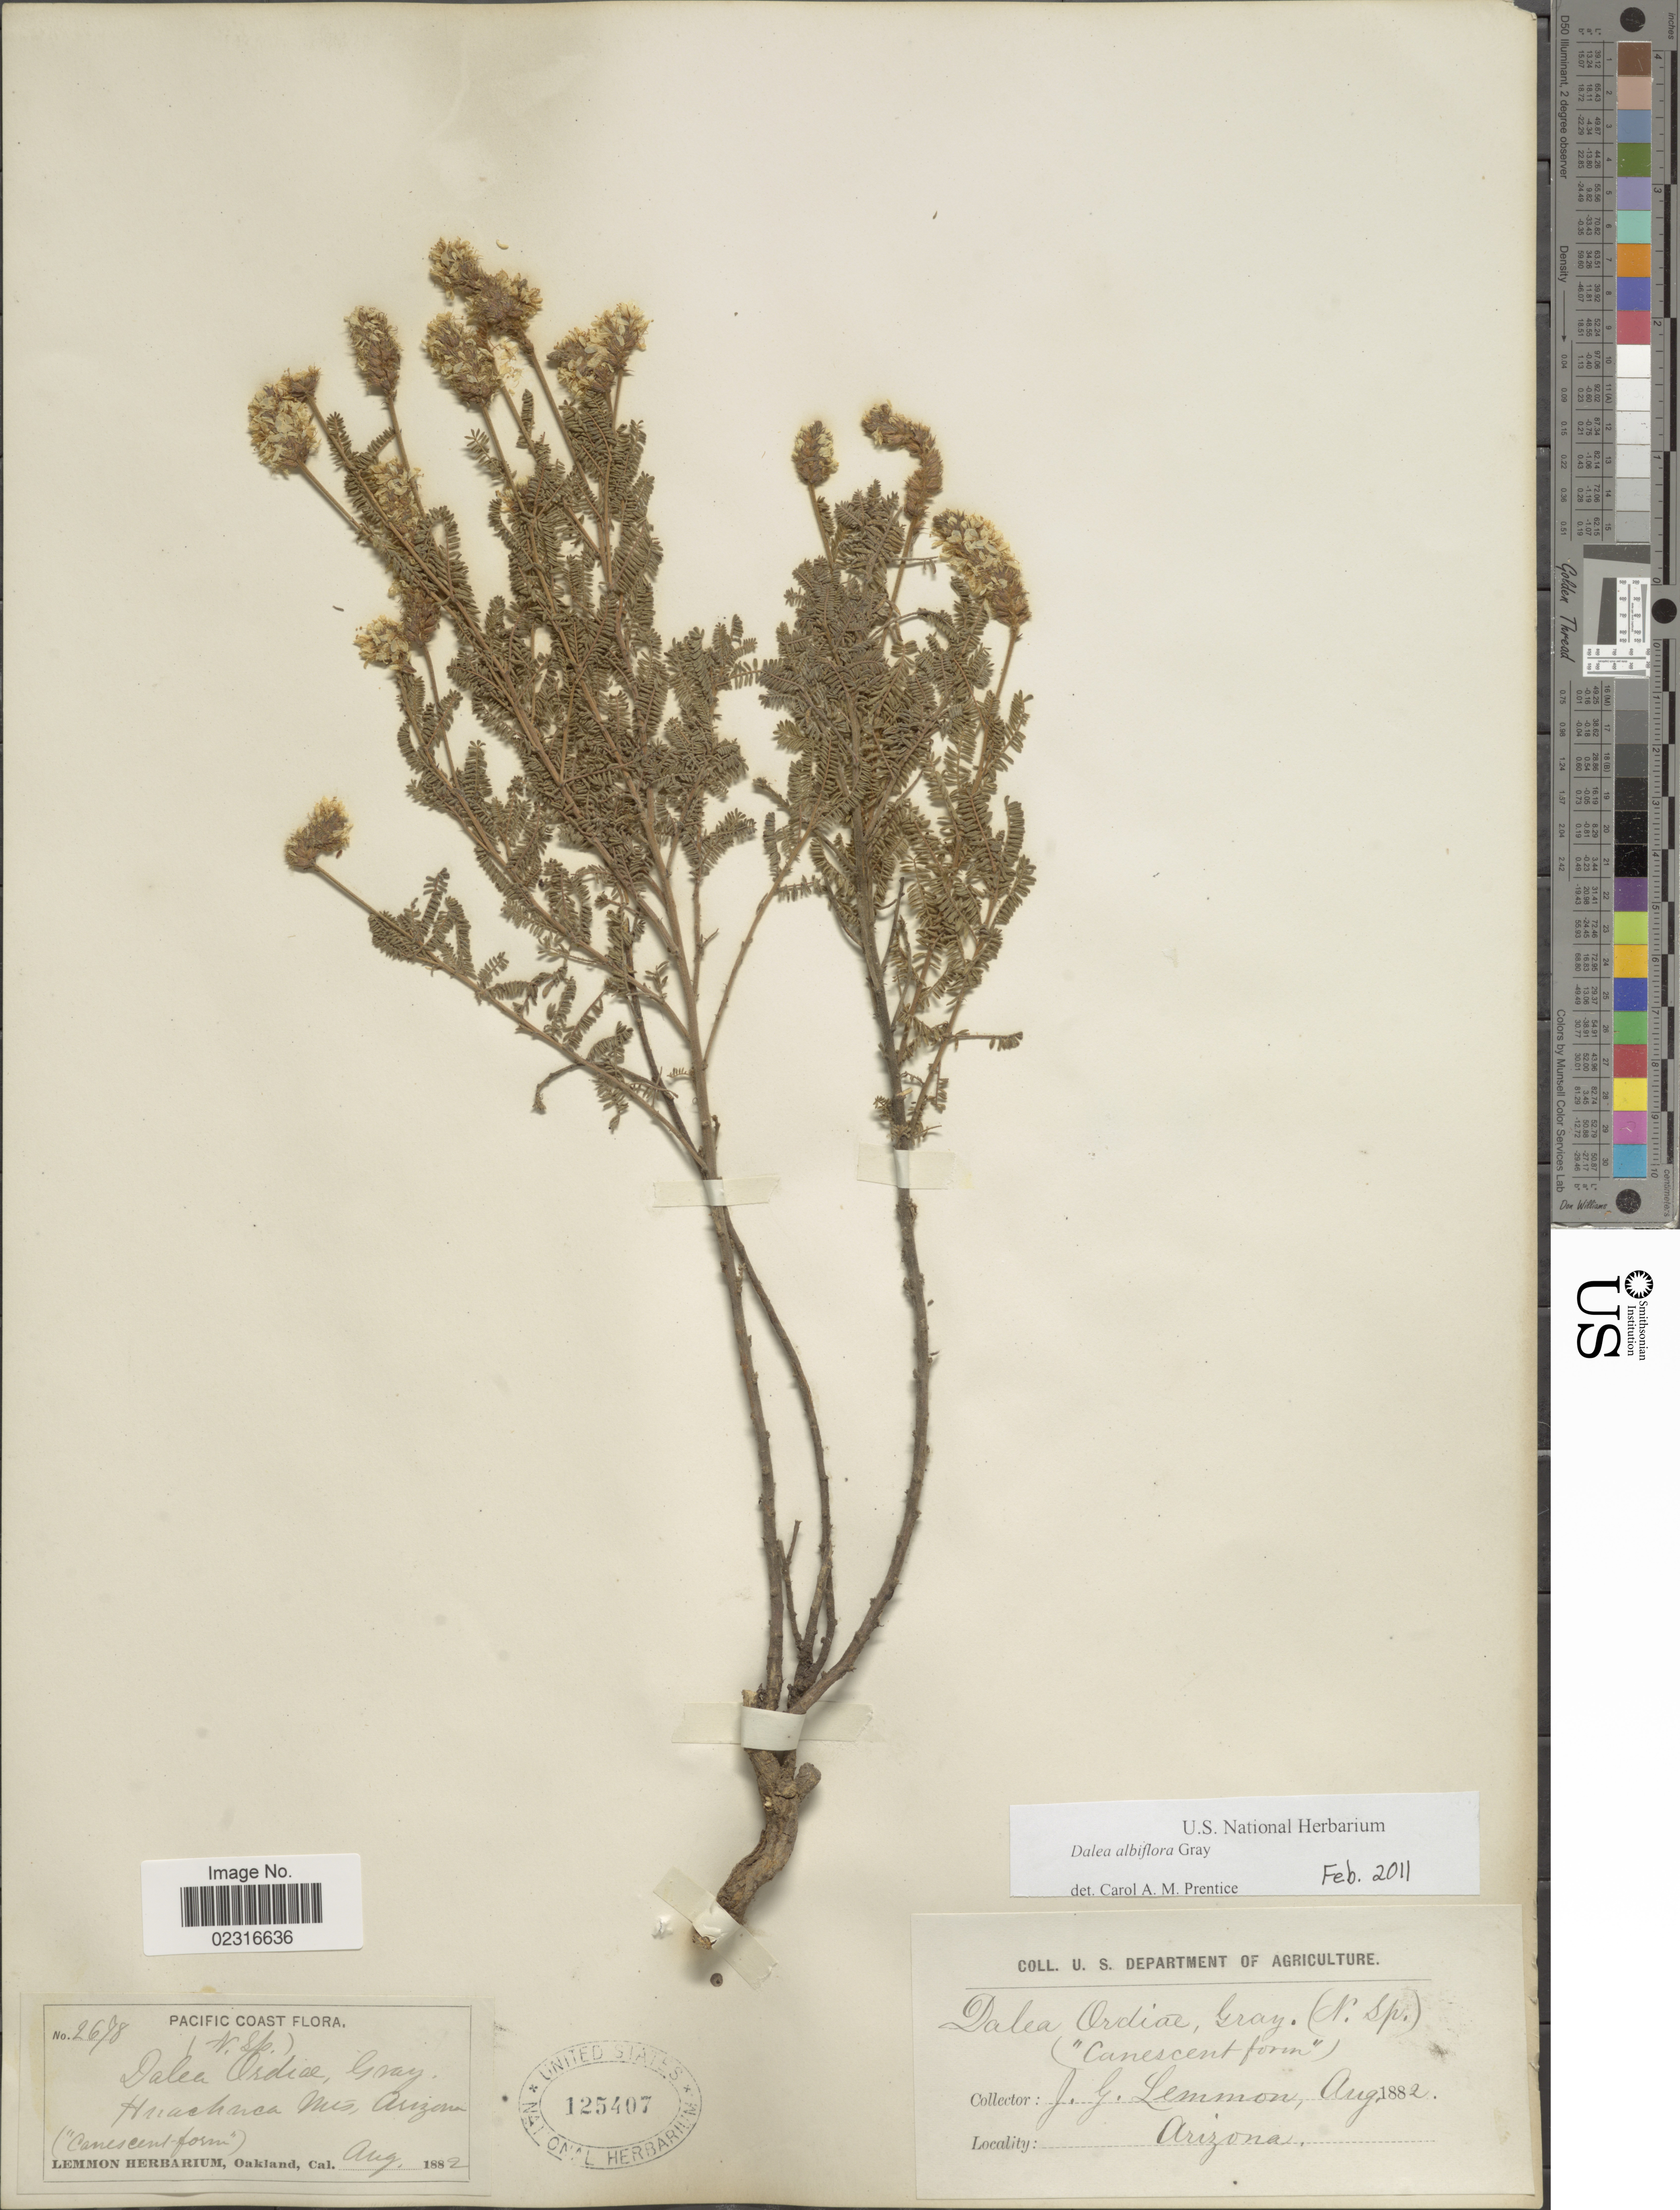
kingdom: Plantae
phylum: Tracheophyta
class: Magnoliopsida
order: Fabales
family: Fabaceae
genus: Dalea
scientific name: Dalea albiflora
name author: A. Gray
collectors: J. Lemmon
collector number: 2678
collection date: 1882-08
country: United States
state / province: Arizona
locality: Huachuca Mts. Pacific Coast.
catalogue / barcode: US 125407